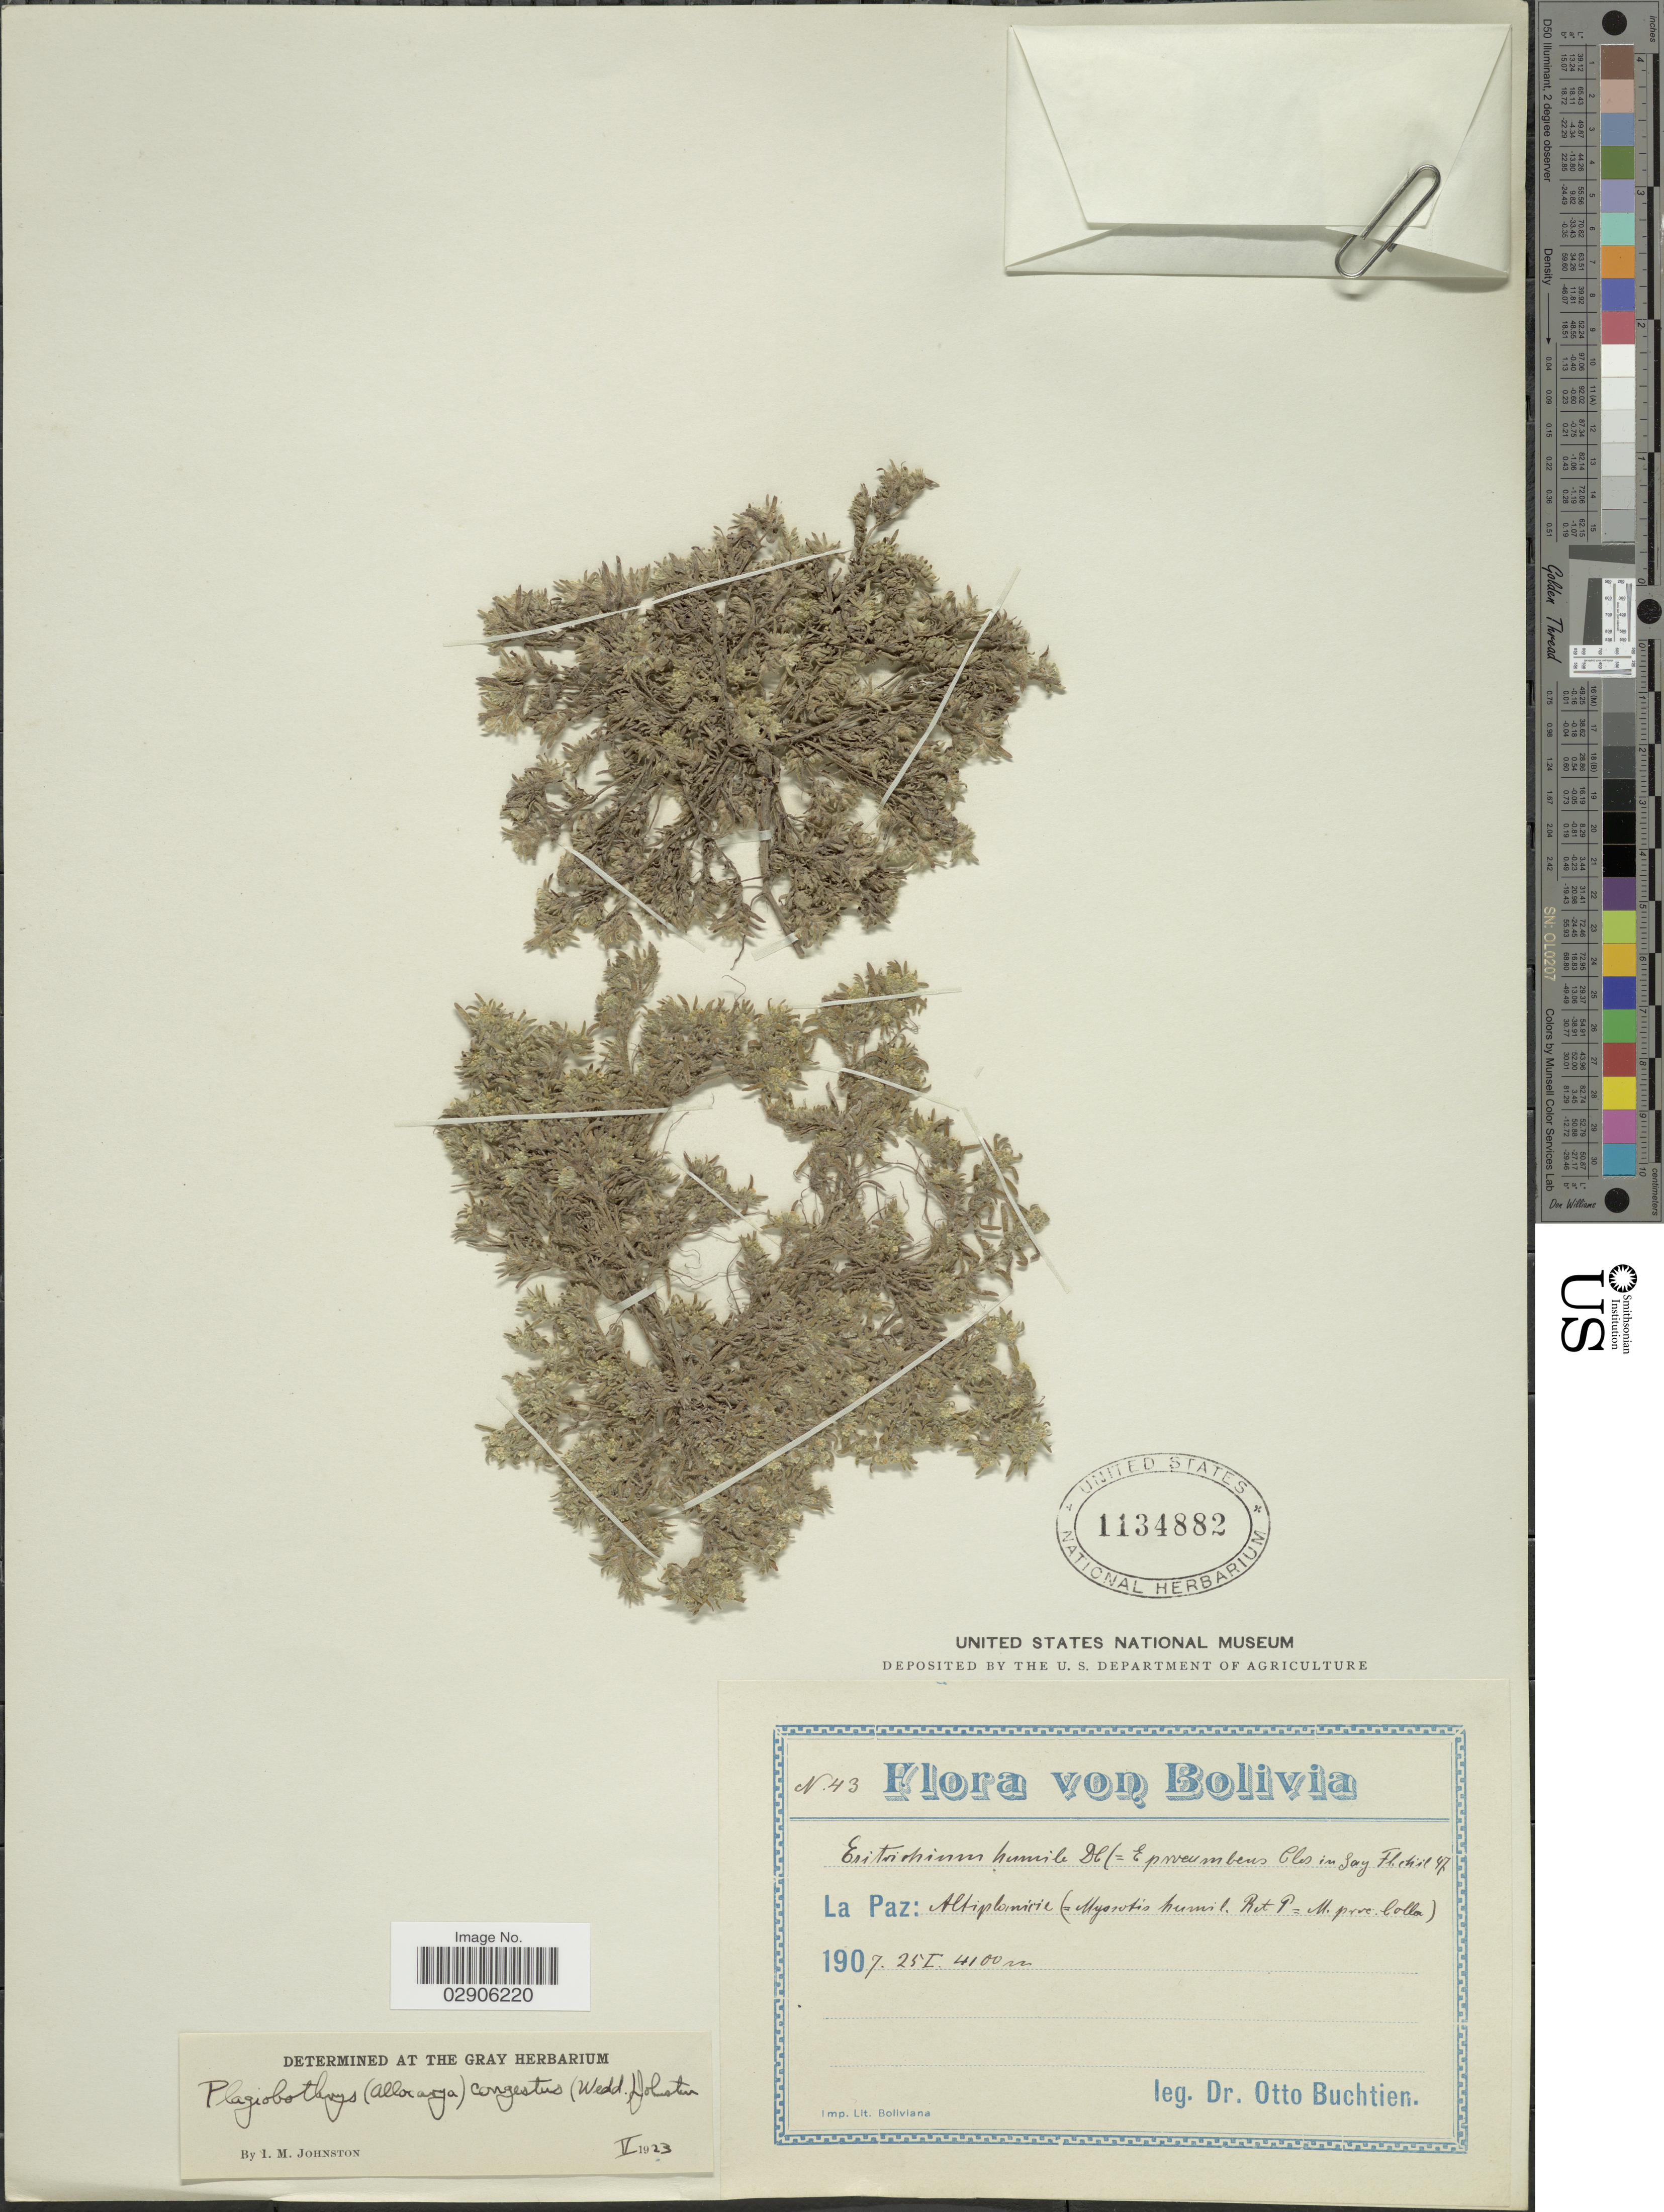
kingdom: Plantae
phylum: Tracheophyta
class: Magnoliopsida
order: Boraginales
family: Boraginaceae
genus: Plagiobothrys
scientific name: Plagiobothrys congestus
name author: (Wedd.) I.M. Johnst.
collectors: O. Buchtien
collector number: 43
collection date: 1907-01-25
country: Bolivia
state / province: La Paz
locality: La Paz: Altiplamirie.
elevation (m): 4100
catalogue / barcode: US 1134882